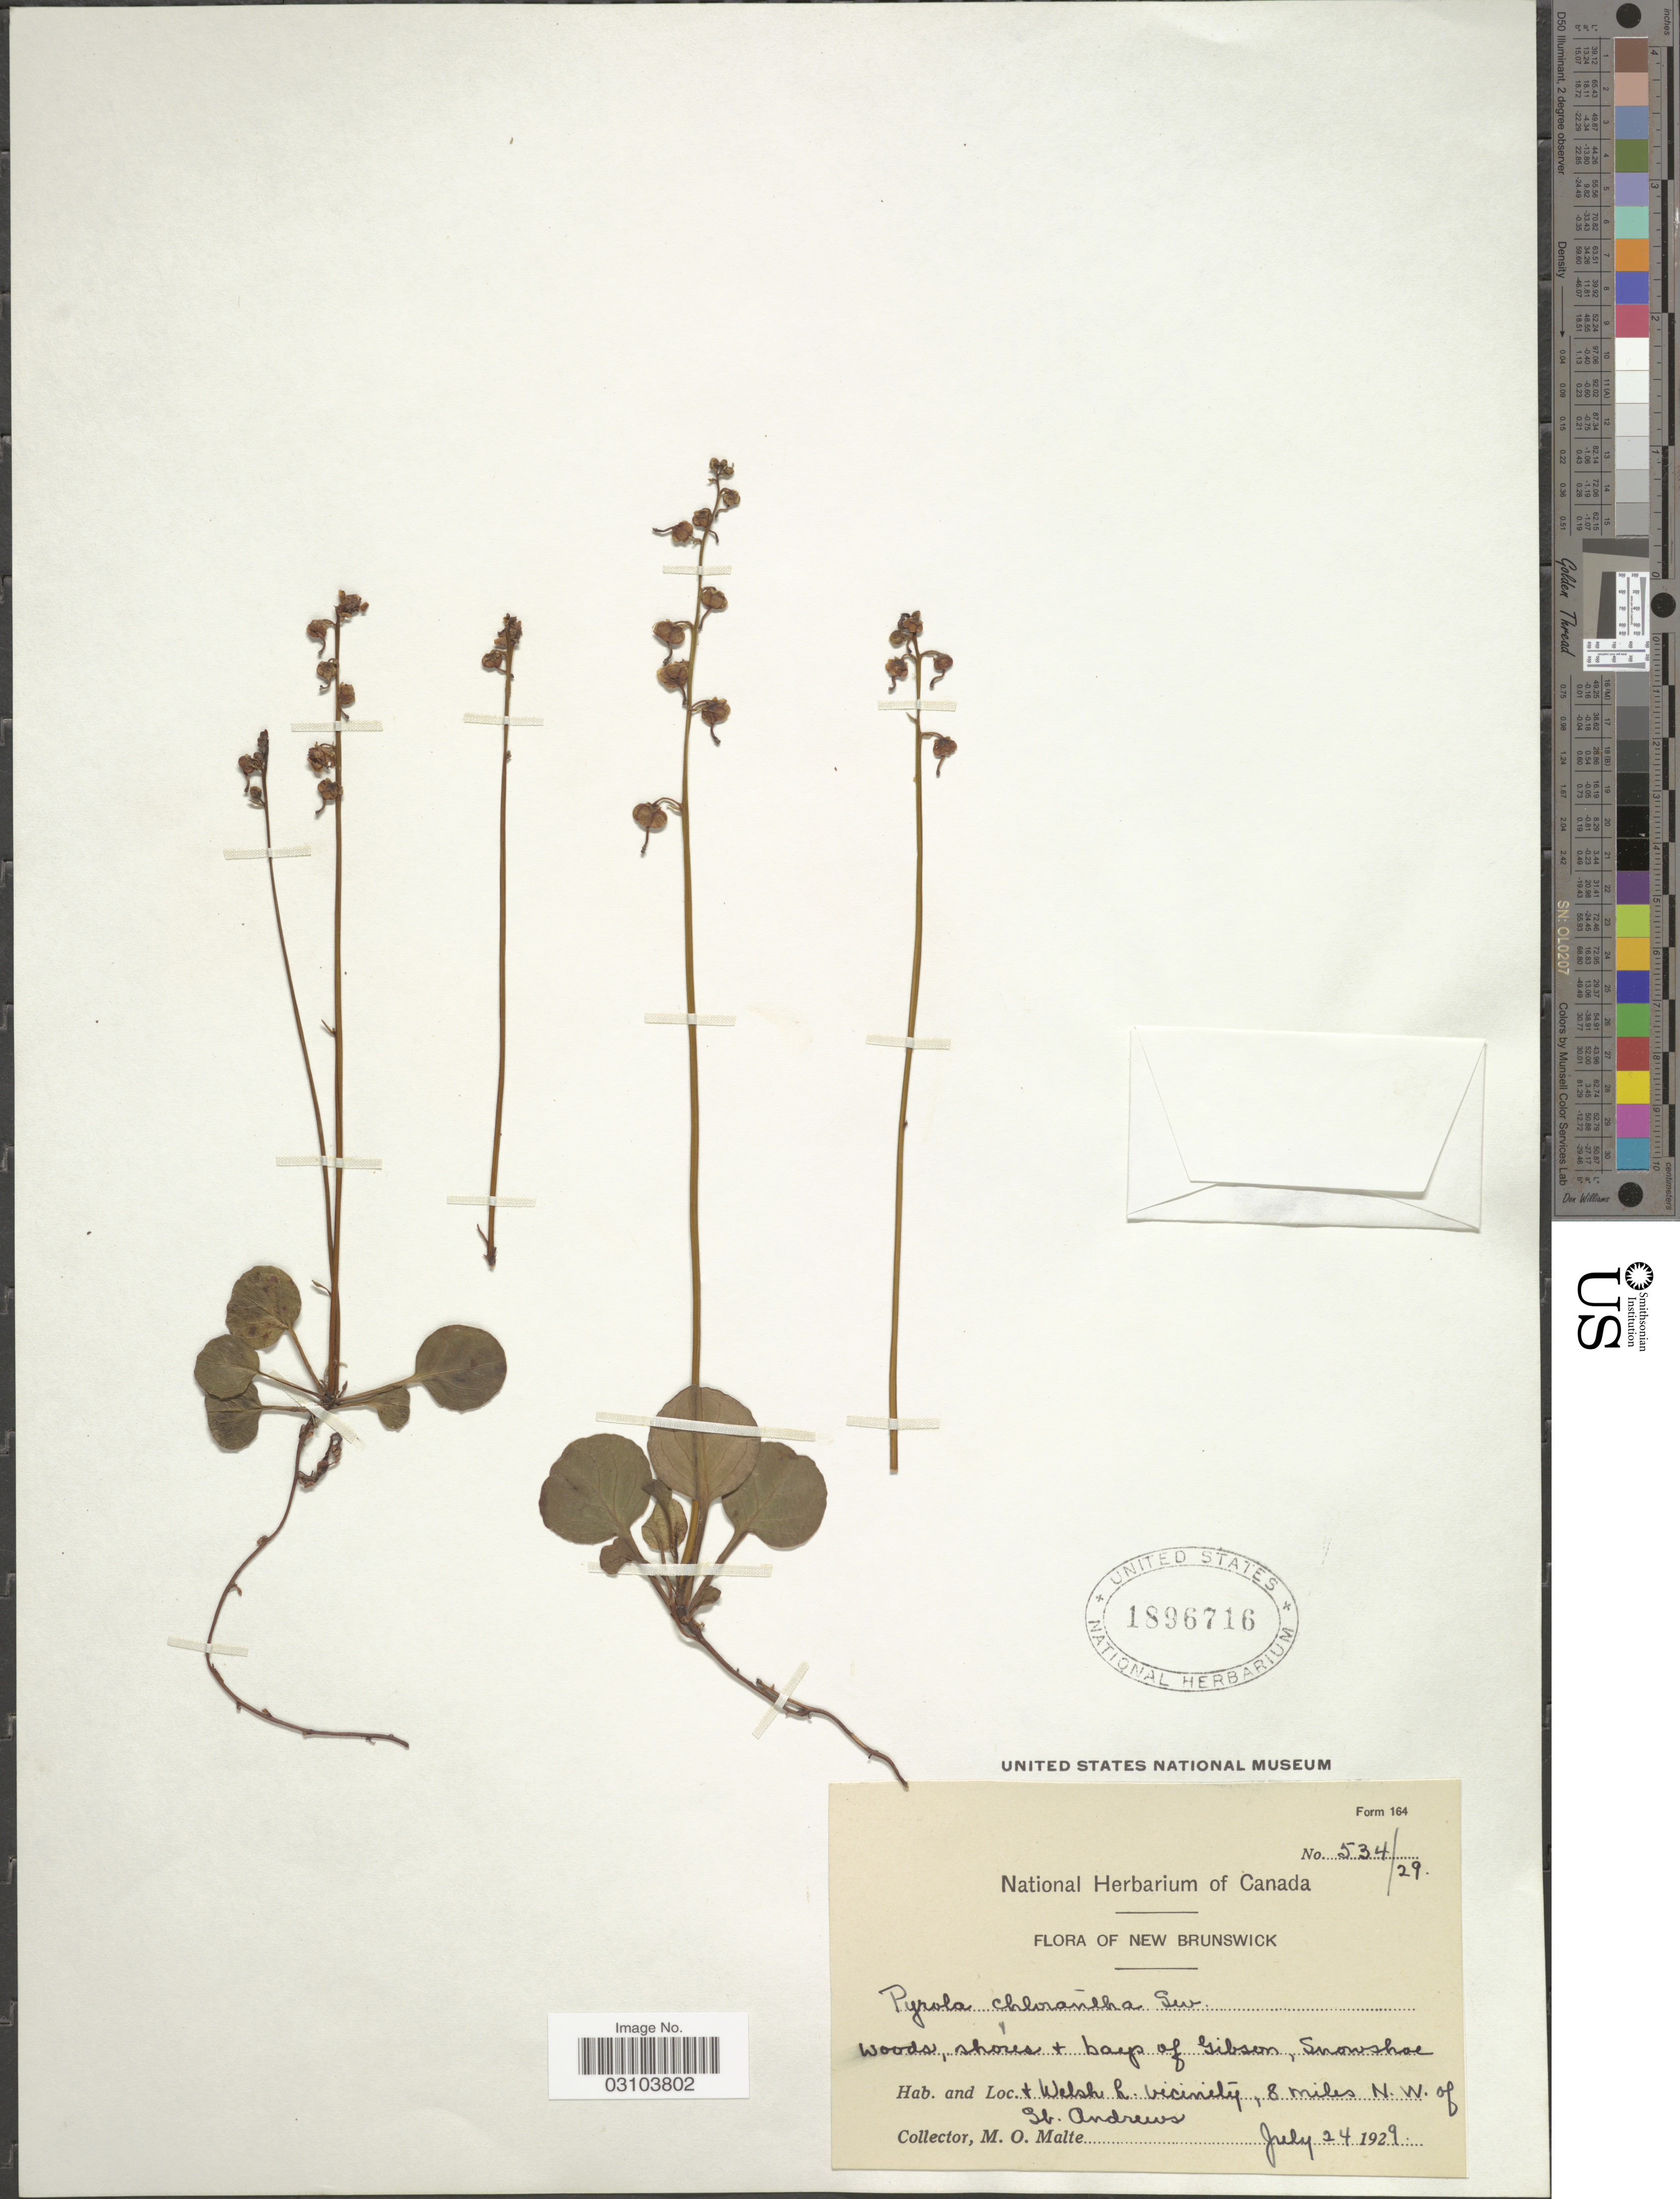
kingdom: Plantae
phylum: Tracheophyta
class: Magnoliopsida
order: Ericales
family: Ericaceae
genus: Pyrola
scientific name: Pyrola chlorantha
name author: Schweigg.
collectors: M. O. Malte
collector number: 534/29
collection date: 1929-07-24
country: Canada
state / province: New Brunswick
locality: Woods, shores & bays of Gibson, Snowshoe & Welsh L. vicinity, 8 miles N. W. of St. Andrews.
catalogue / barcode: US 1896716